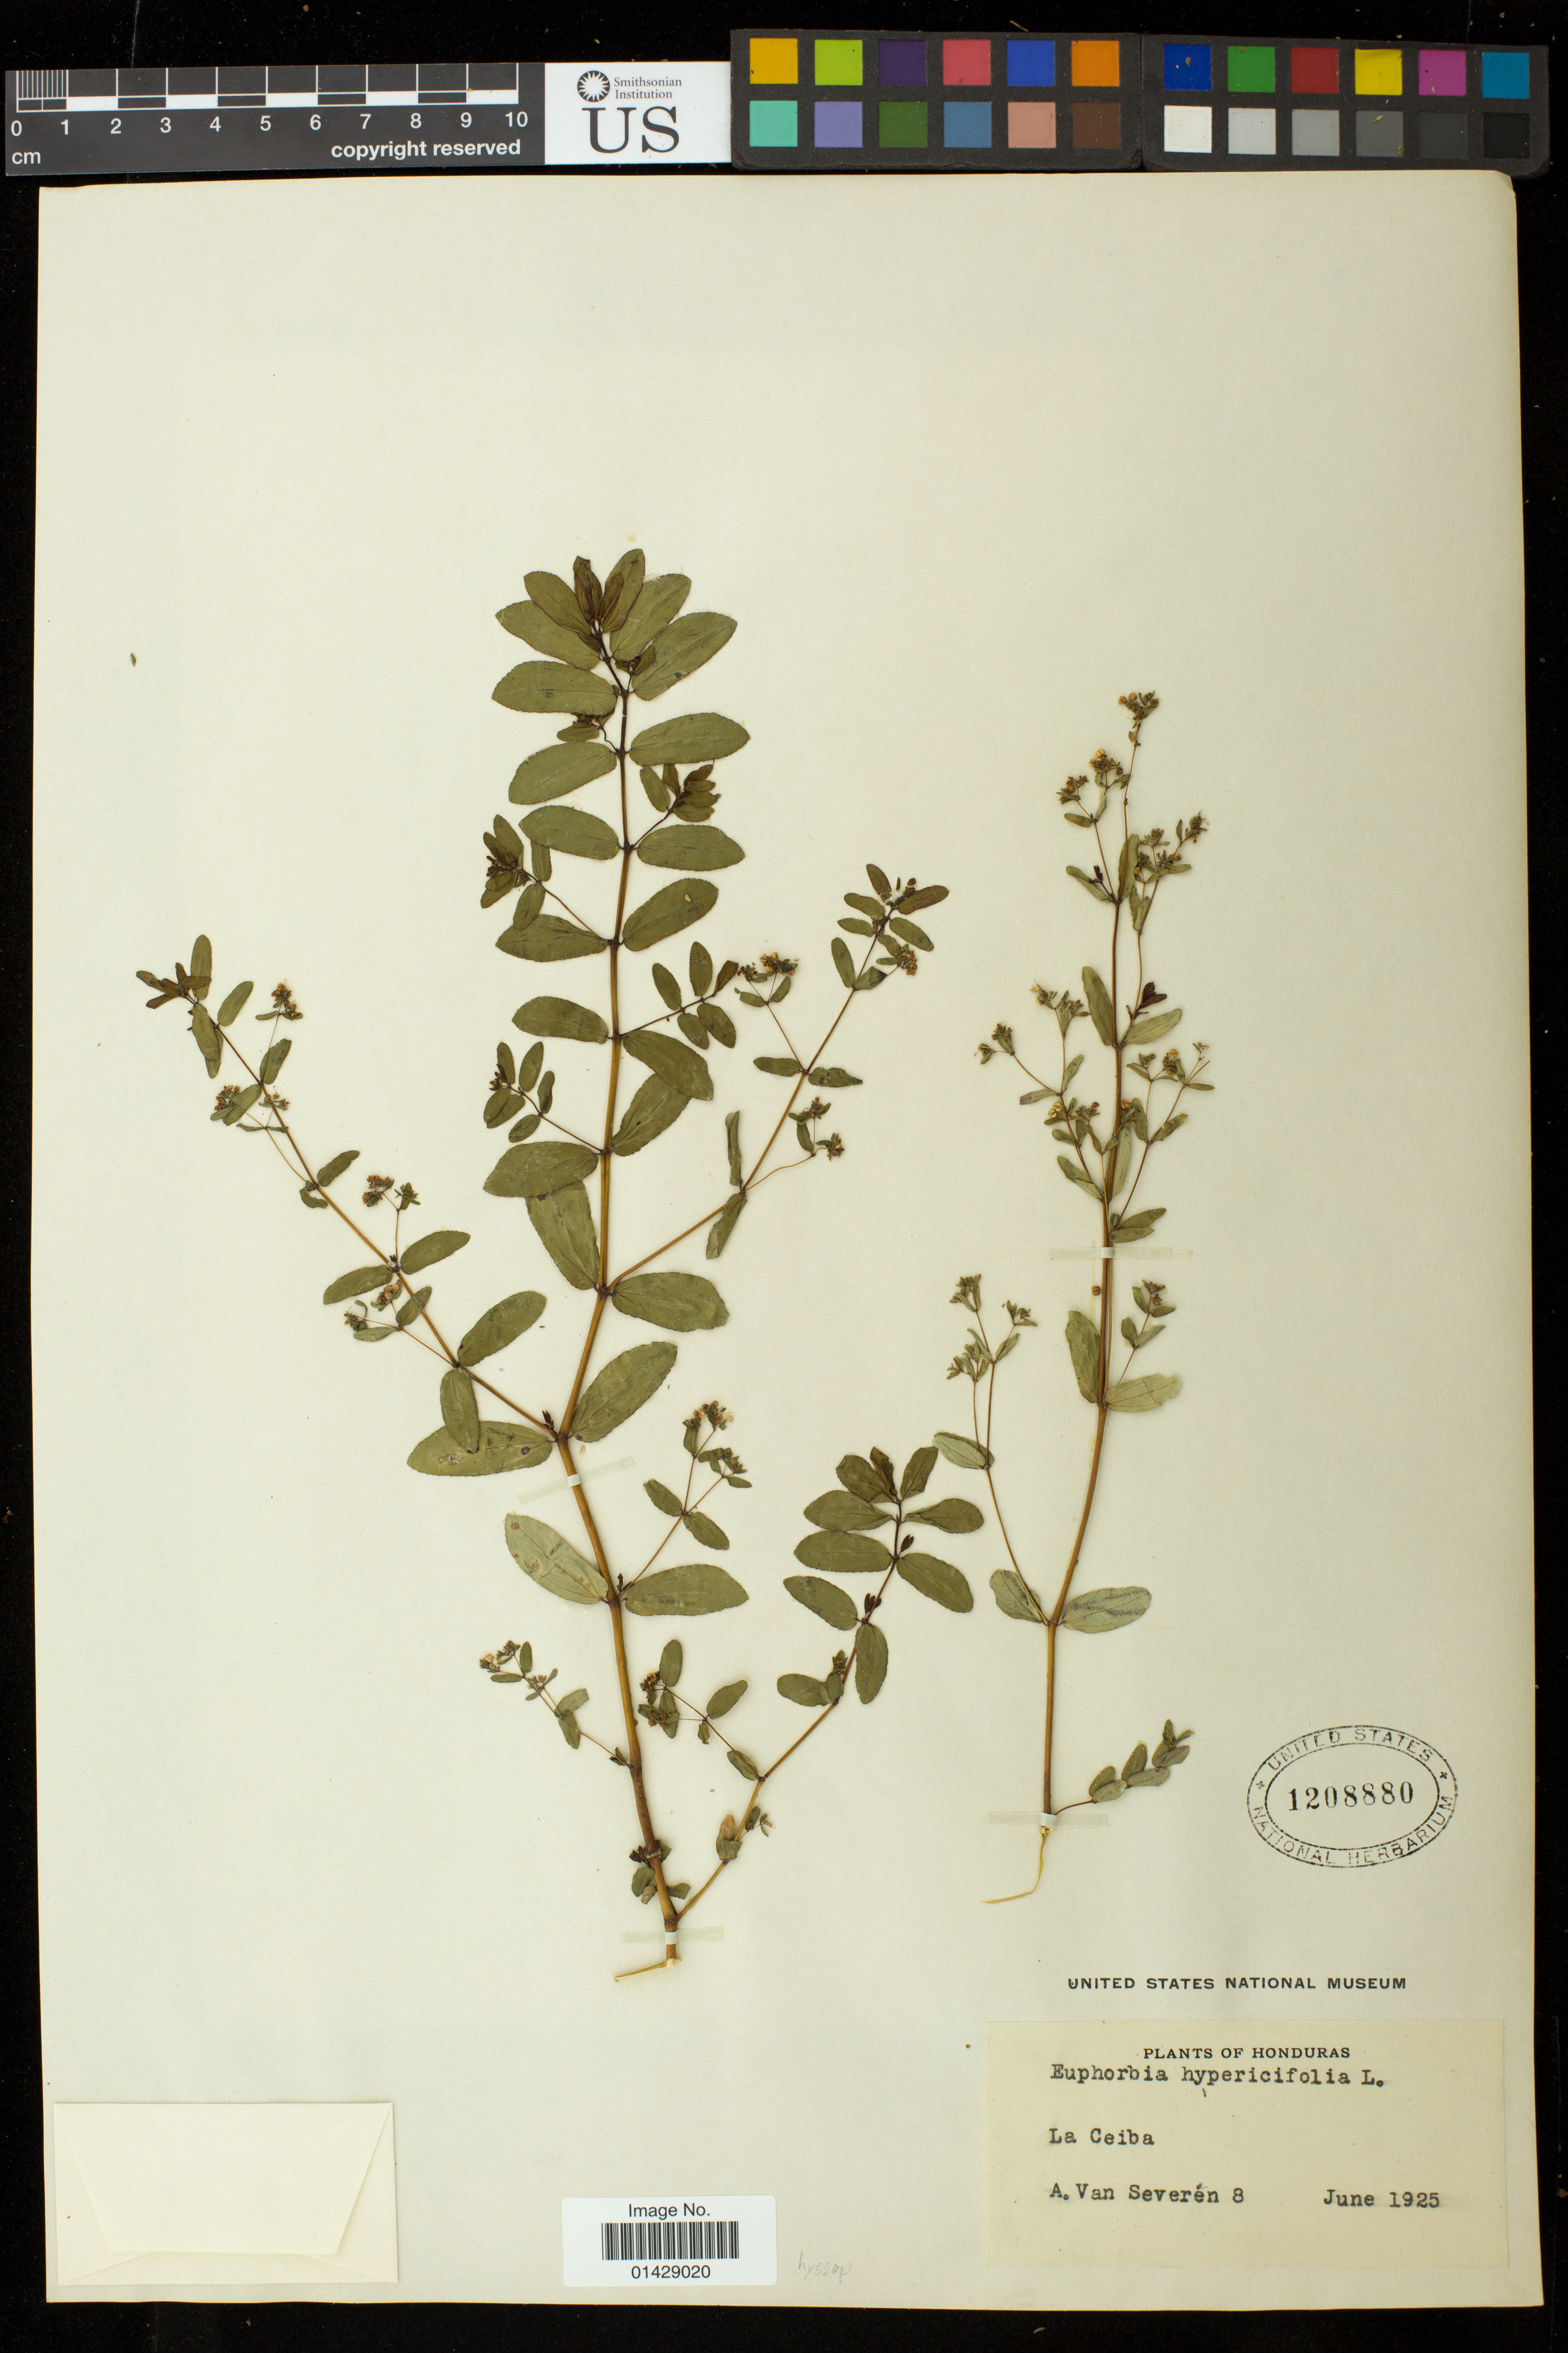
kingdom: Plantae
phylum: Tracheophyta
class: Magnoliopsida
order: Malpighiales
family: Euphorbiaceae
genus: Euphorbia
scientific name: Euphorbia hyssopifolia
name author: L.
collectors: A. Severén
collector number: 8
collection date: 1925-06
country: Honduras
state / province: Atlántida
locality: La Ceiba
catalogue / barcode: US 1208880